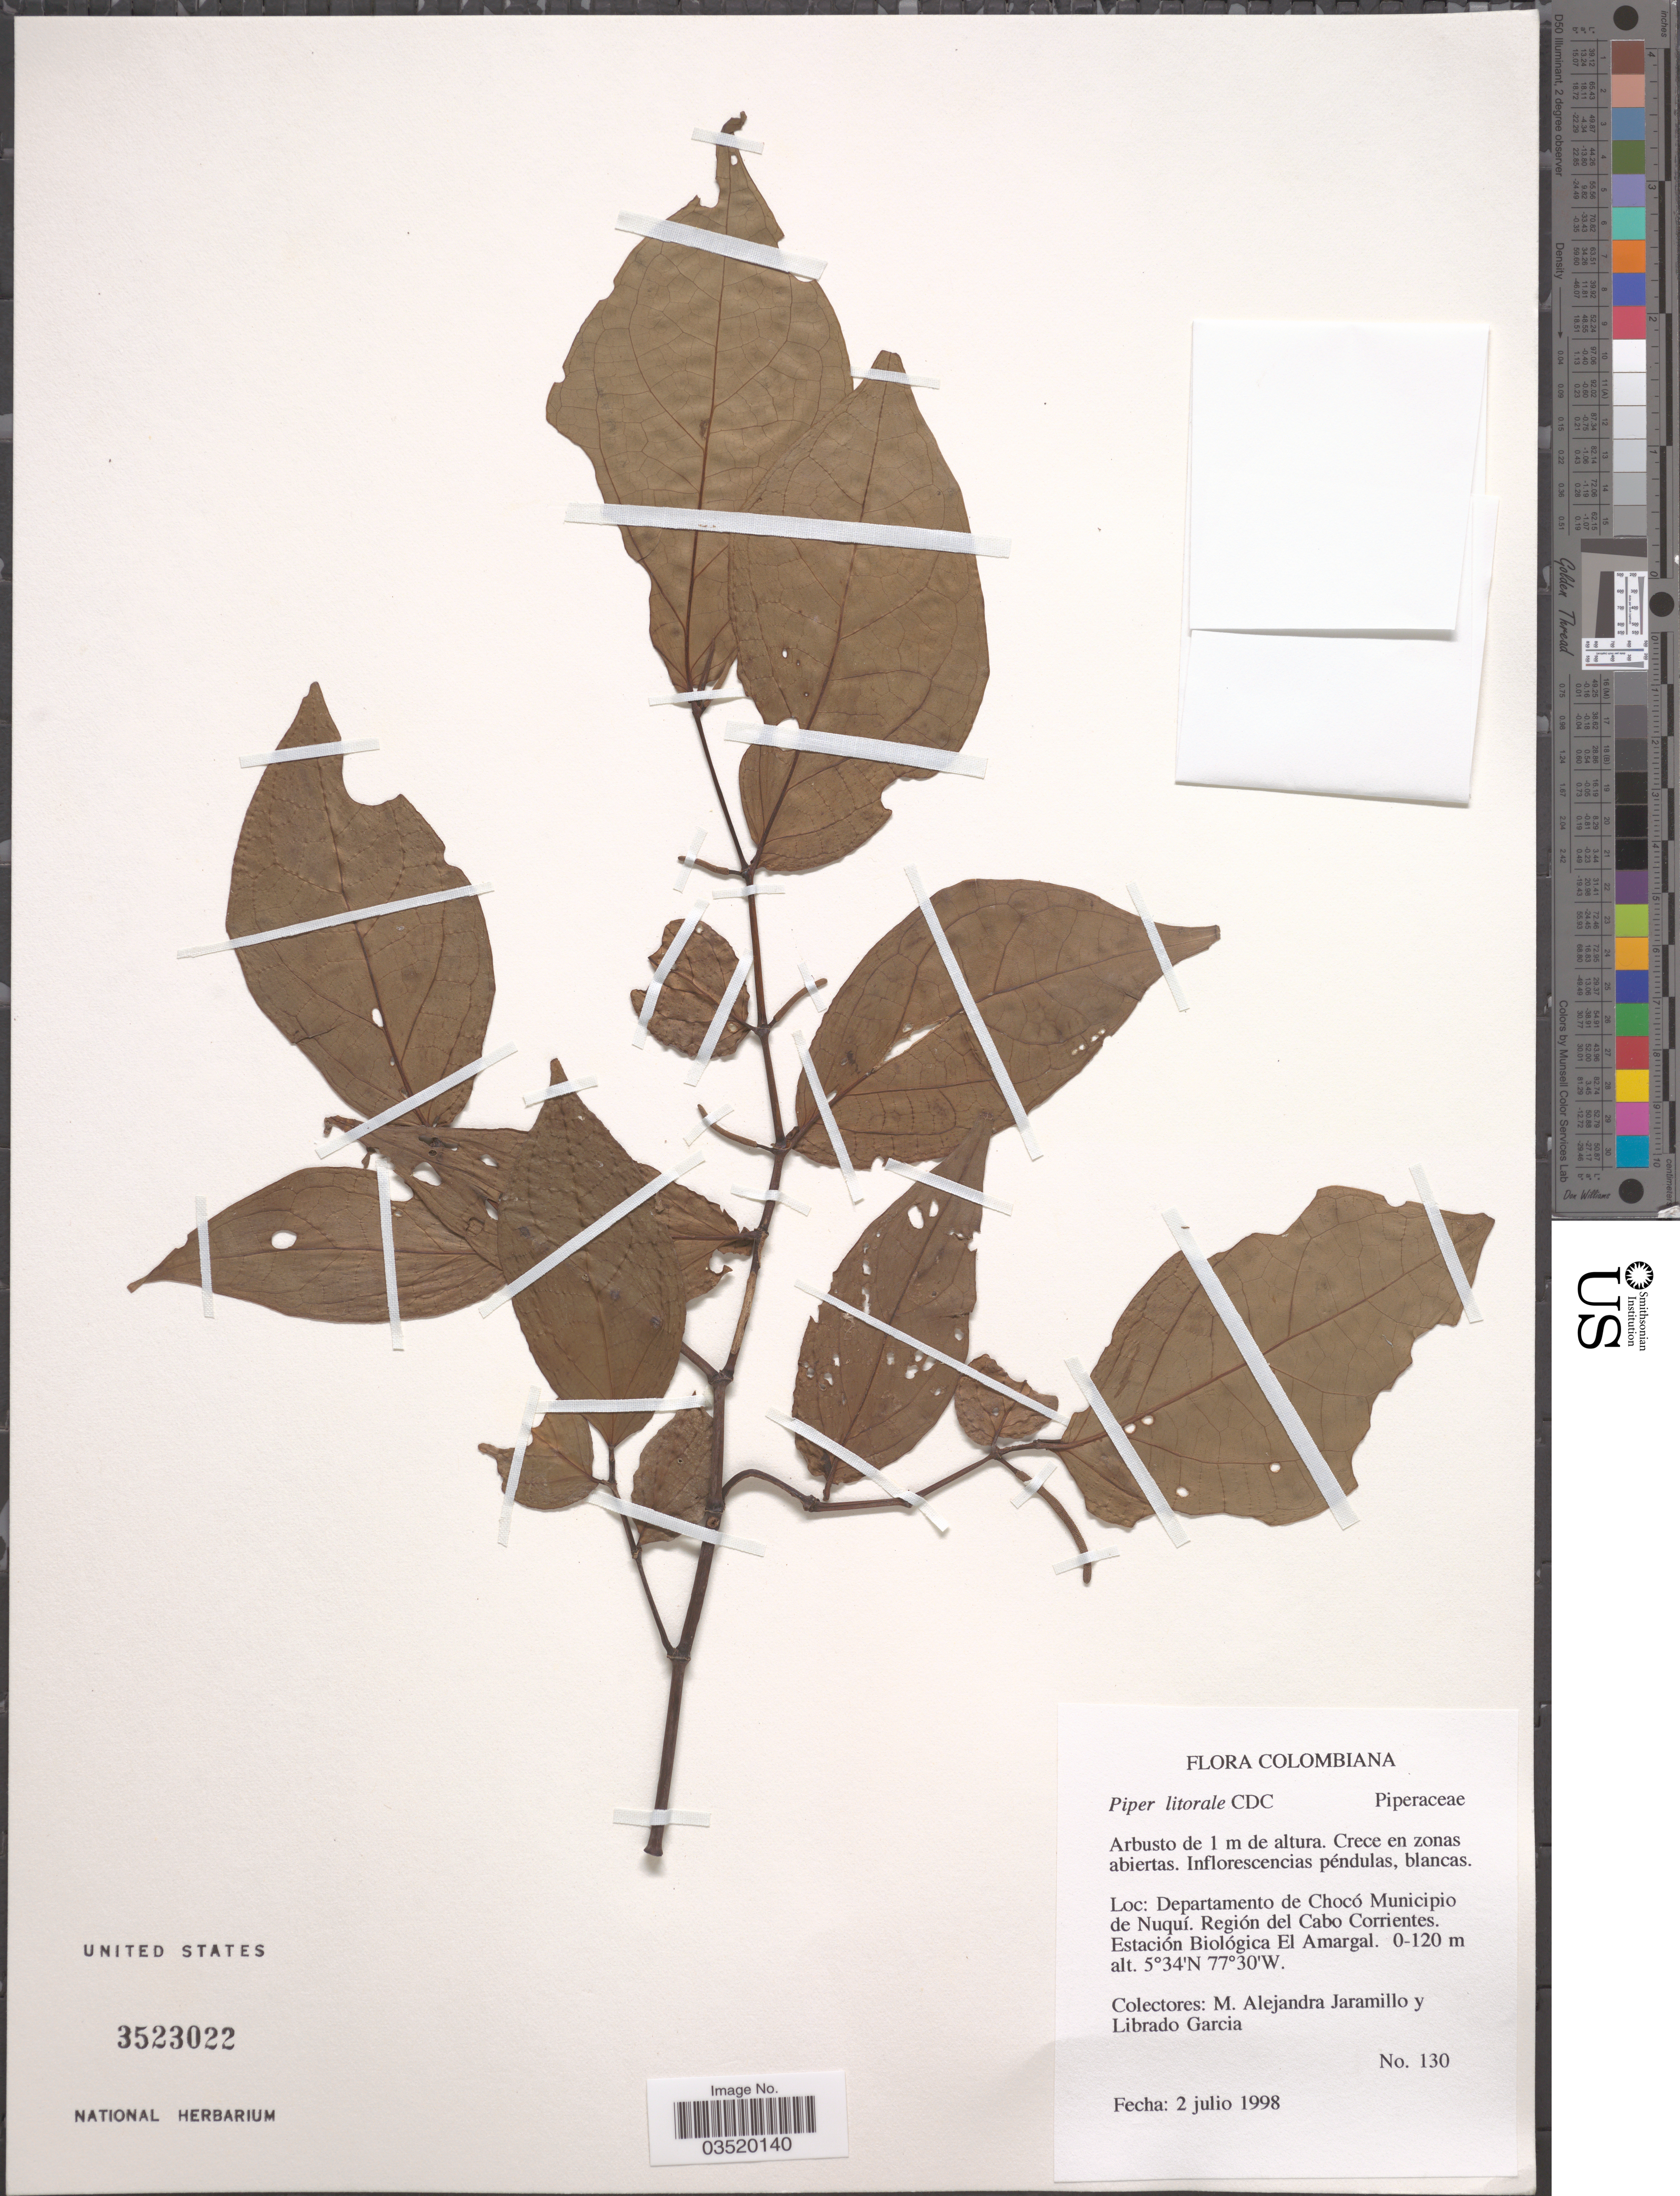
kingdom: Plantae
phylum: Tracheophyta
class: Magnoliopsida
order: Piperales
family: Piperaceae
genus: Piper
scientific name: Piper littorale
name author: C. DC. in Pittier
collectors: M. A. Jaramillo & L. Garcia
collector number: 130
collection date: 1998-07-02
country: Colombia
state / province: Chocó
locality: Departamento de Chocó Municipio de Nuquí. Región del Cabo Corrientes. Estación Biológica El Amargal.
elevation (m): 0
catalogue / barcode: US 3523022